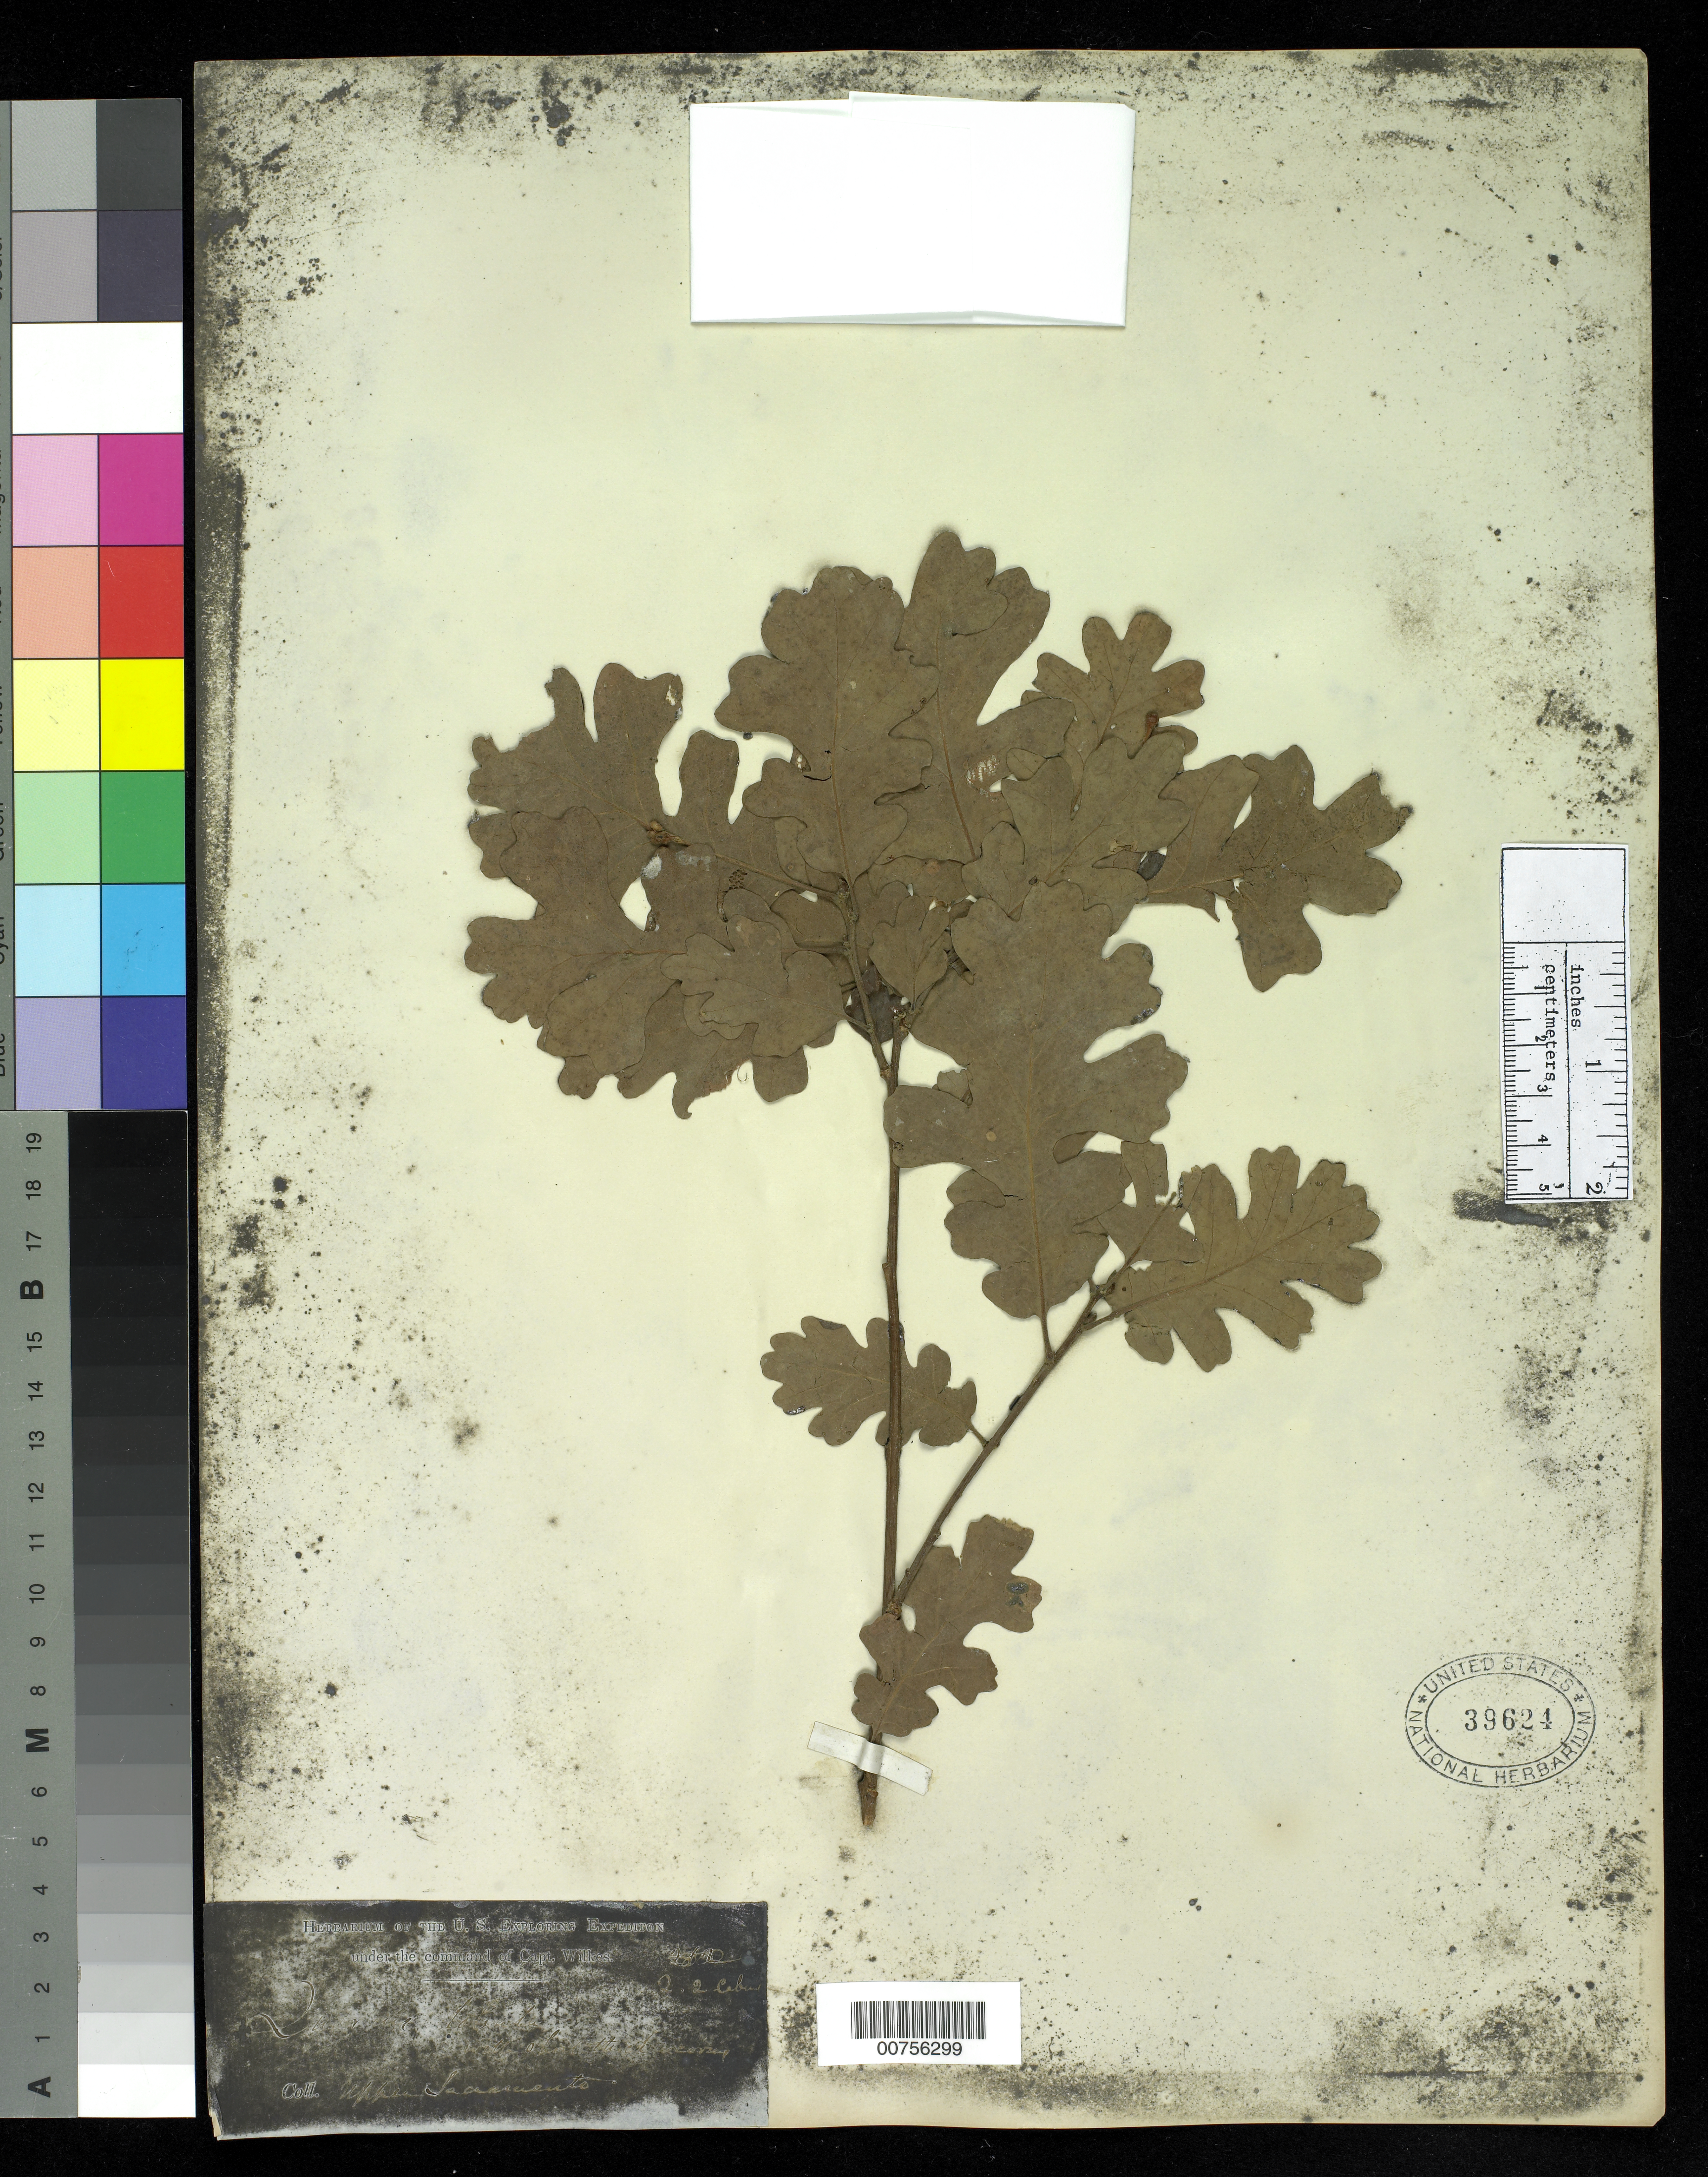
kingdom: Plantae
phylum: Tracheophyta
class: Magnoliopsida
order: Fagales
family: Fagaceae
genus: Quercus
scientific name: Quercus lobata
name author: Née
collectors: Wilkes Explor. Exped.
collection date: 1838/1842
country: United States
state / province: California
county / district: Sacramento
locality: Upper Sacramento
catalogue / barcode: US 39624